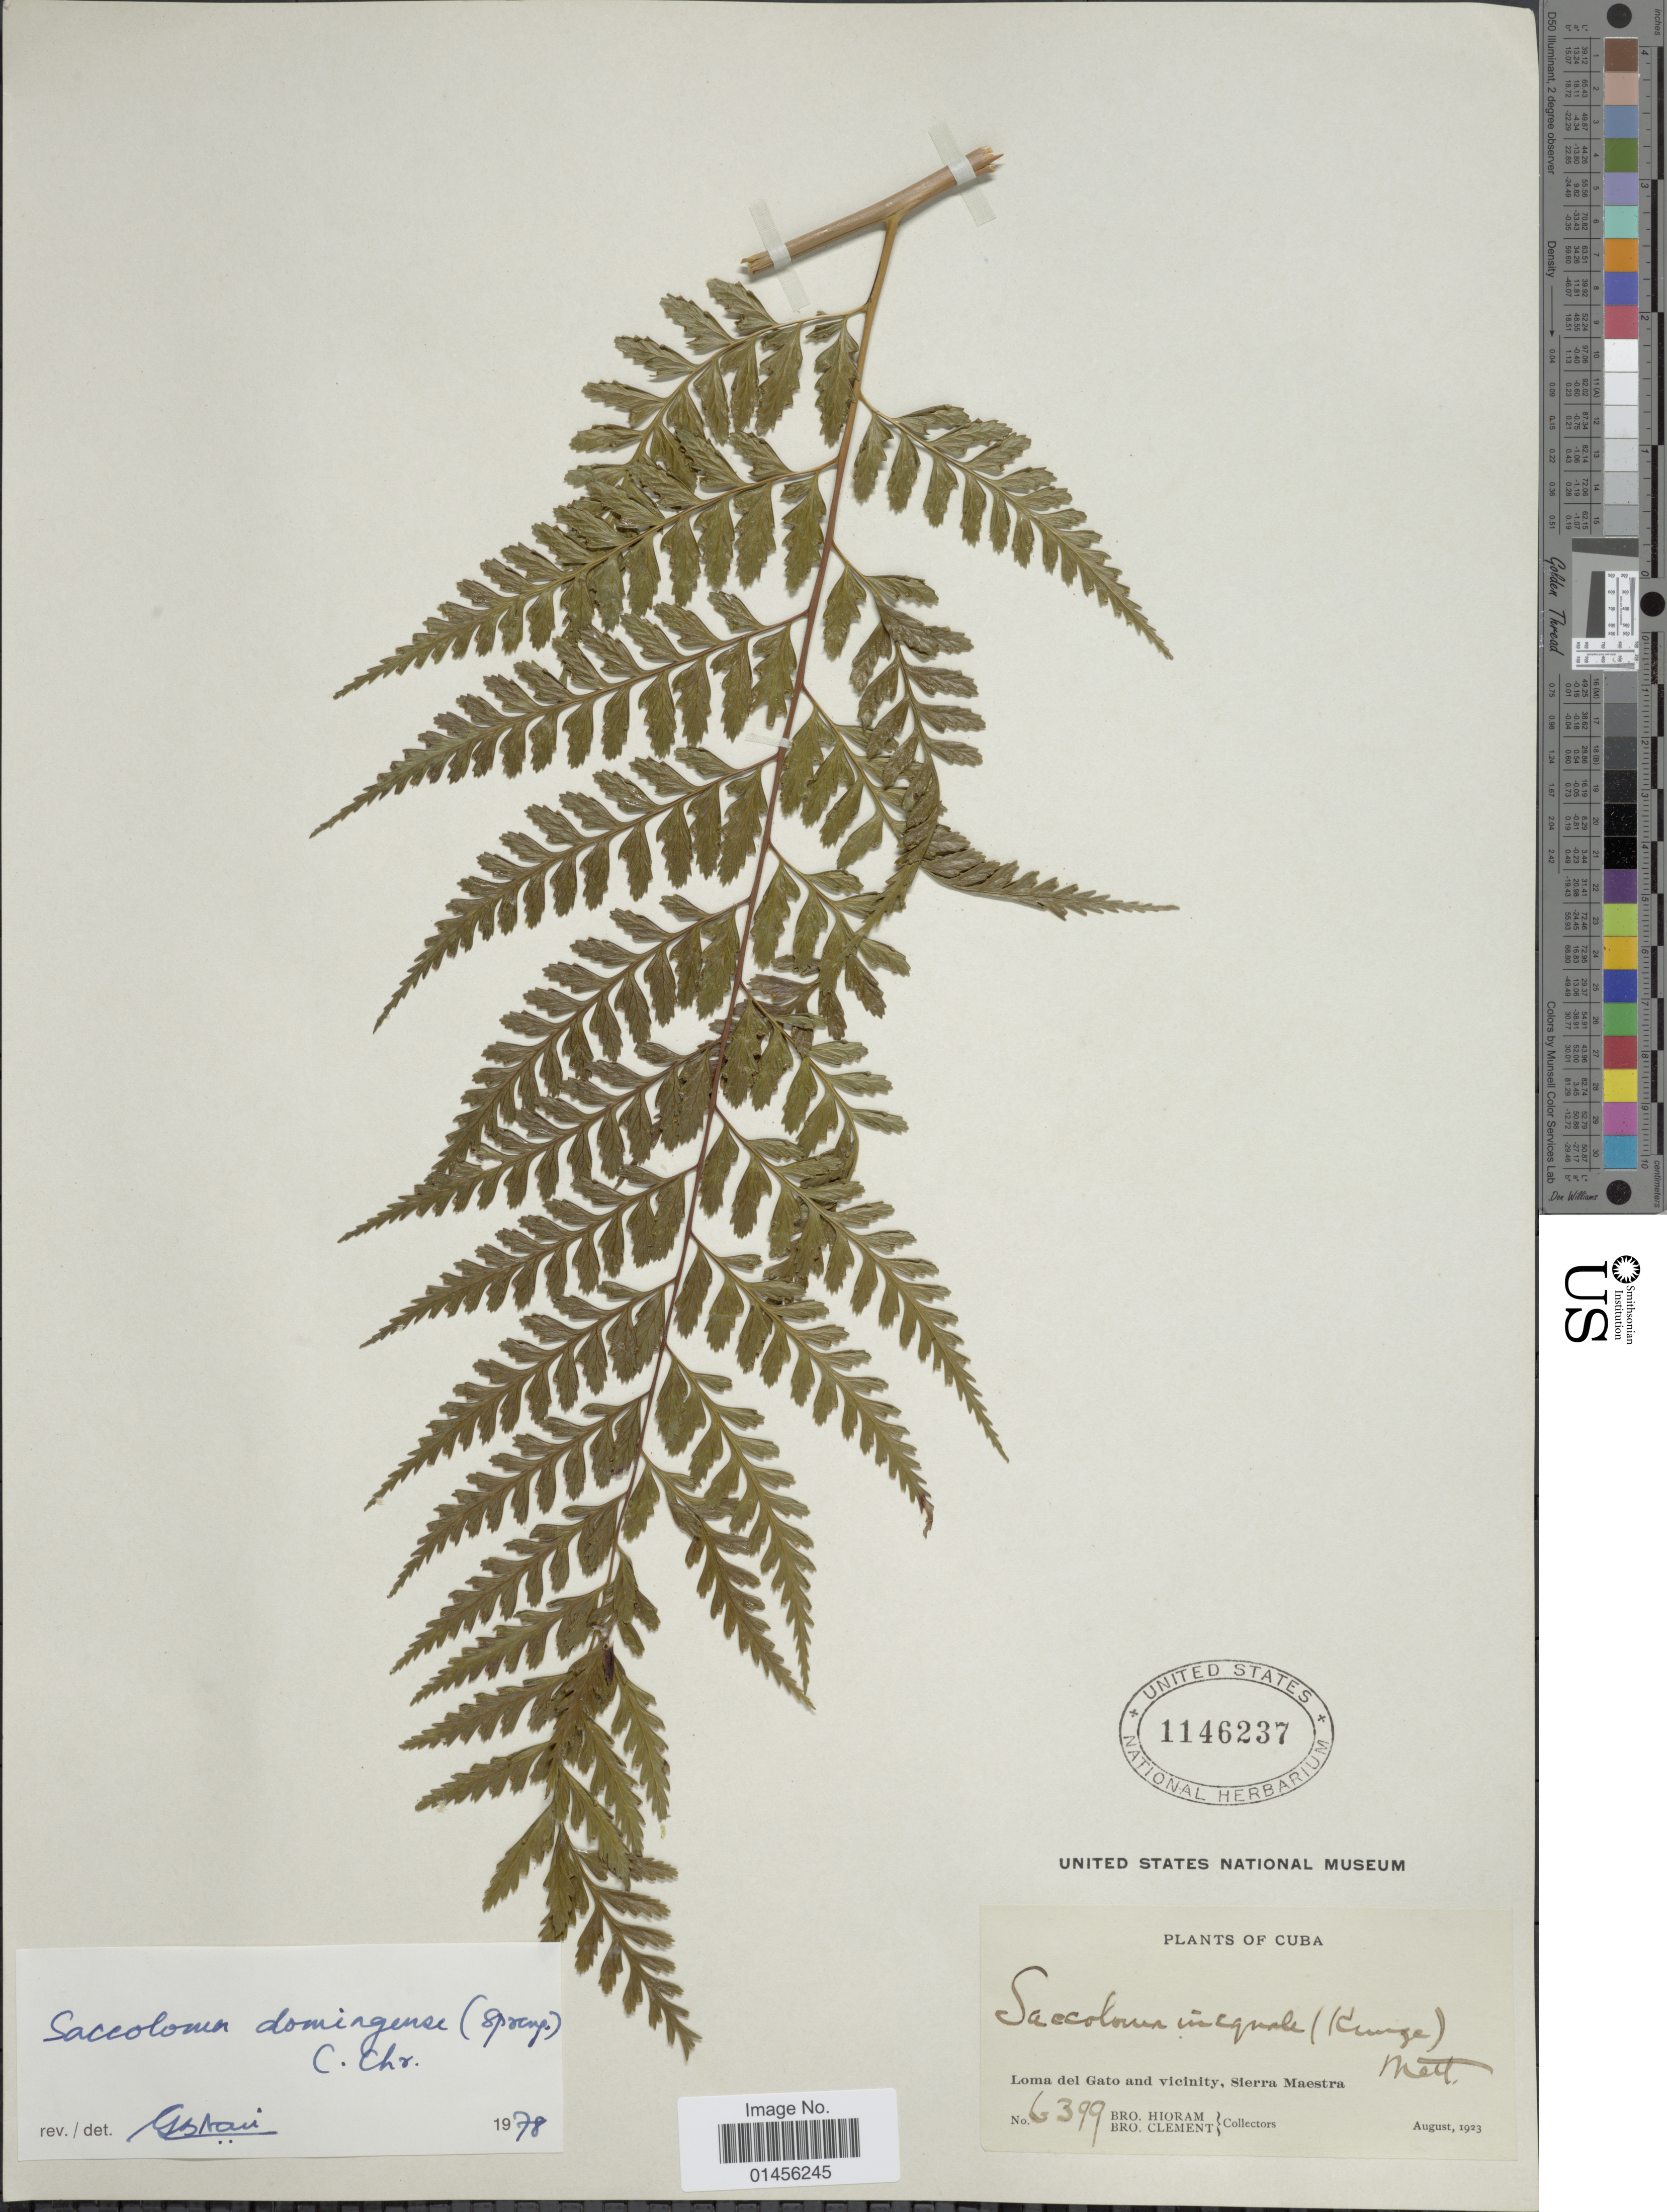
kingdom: Plantae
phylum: Tracheophyta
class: Polypodiopsida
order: Polypodiales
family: Saccolomataceae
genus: Saccoloma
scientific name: Saccoloma domingense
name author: (Spreng.) C. Chr.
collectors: Bro. Hioram & B. Clement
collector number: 6399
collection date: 1923-08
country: Cuba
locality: Loma del gato and vicinity, Sierra Maestra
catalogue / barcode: US 1146237